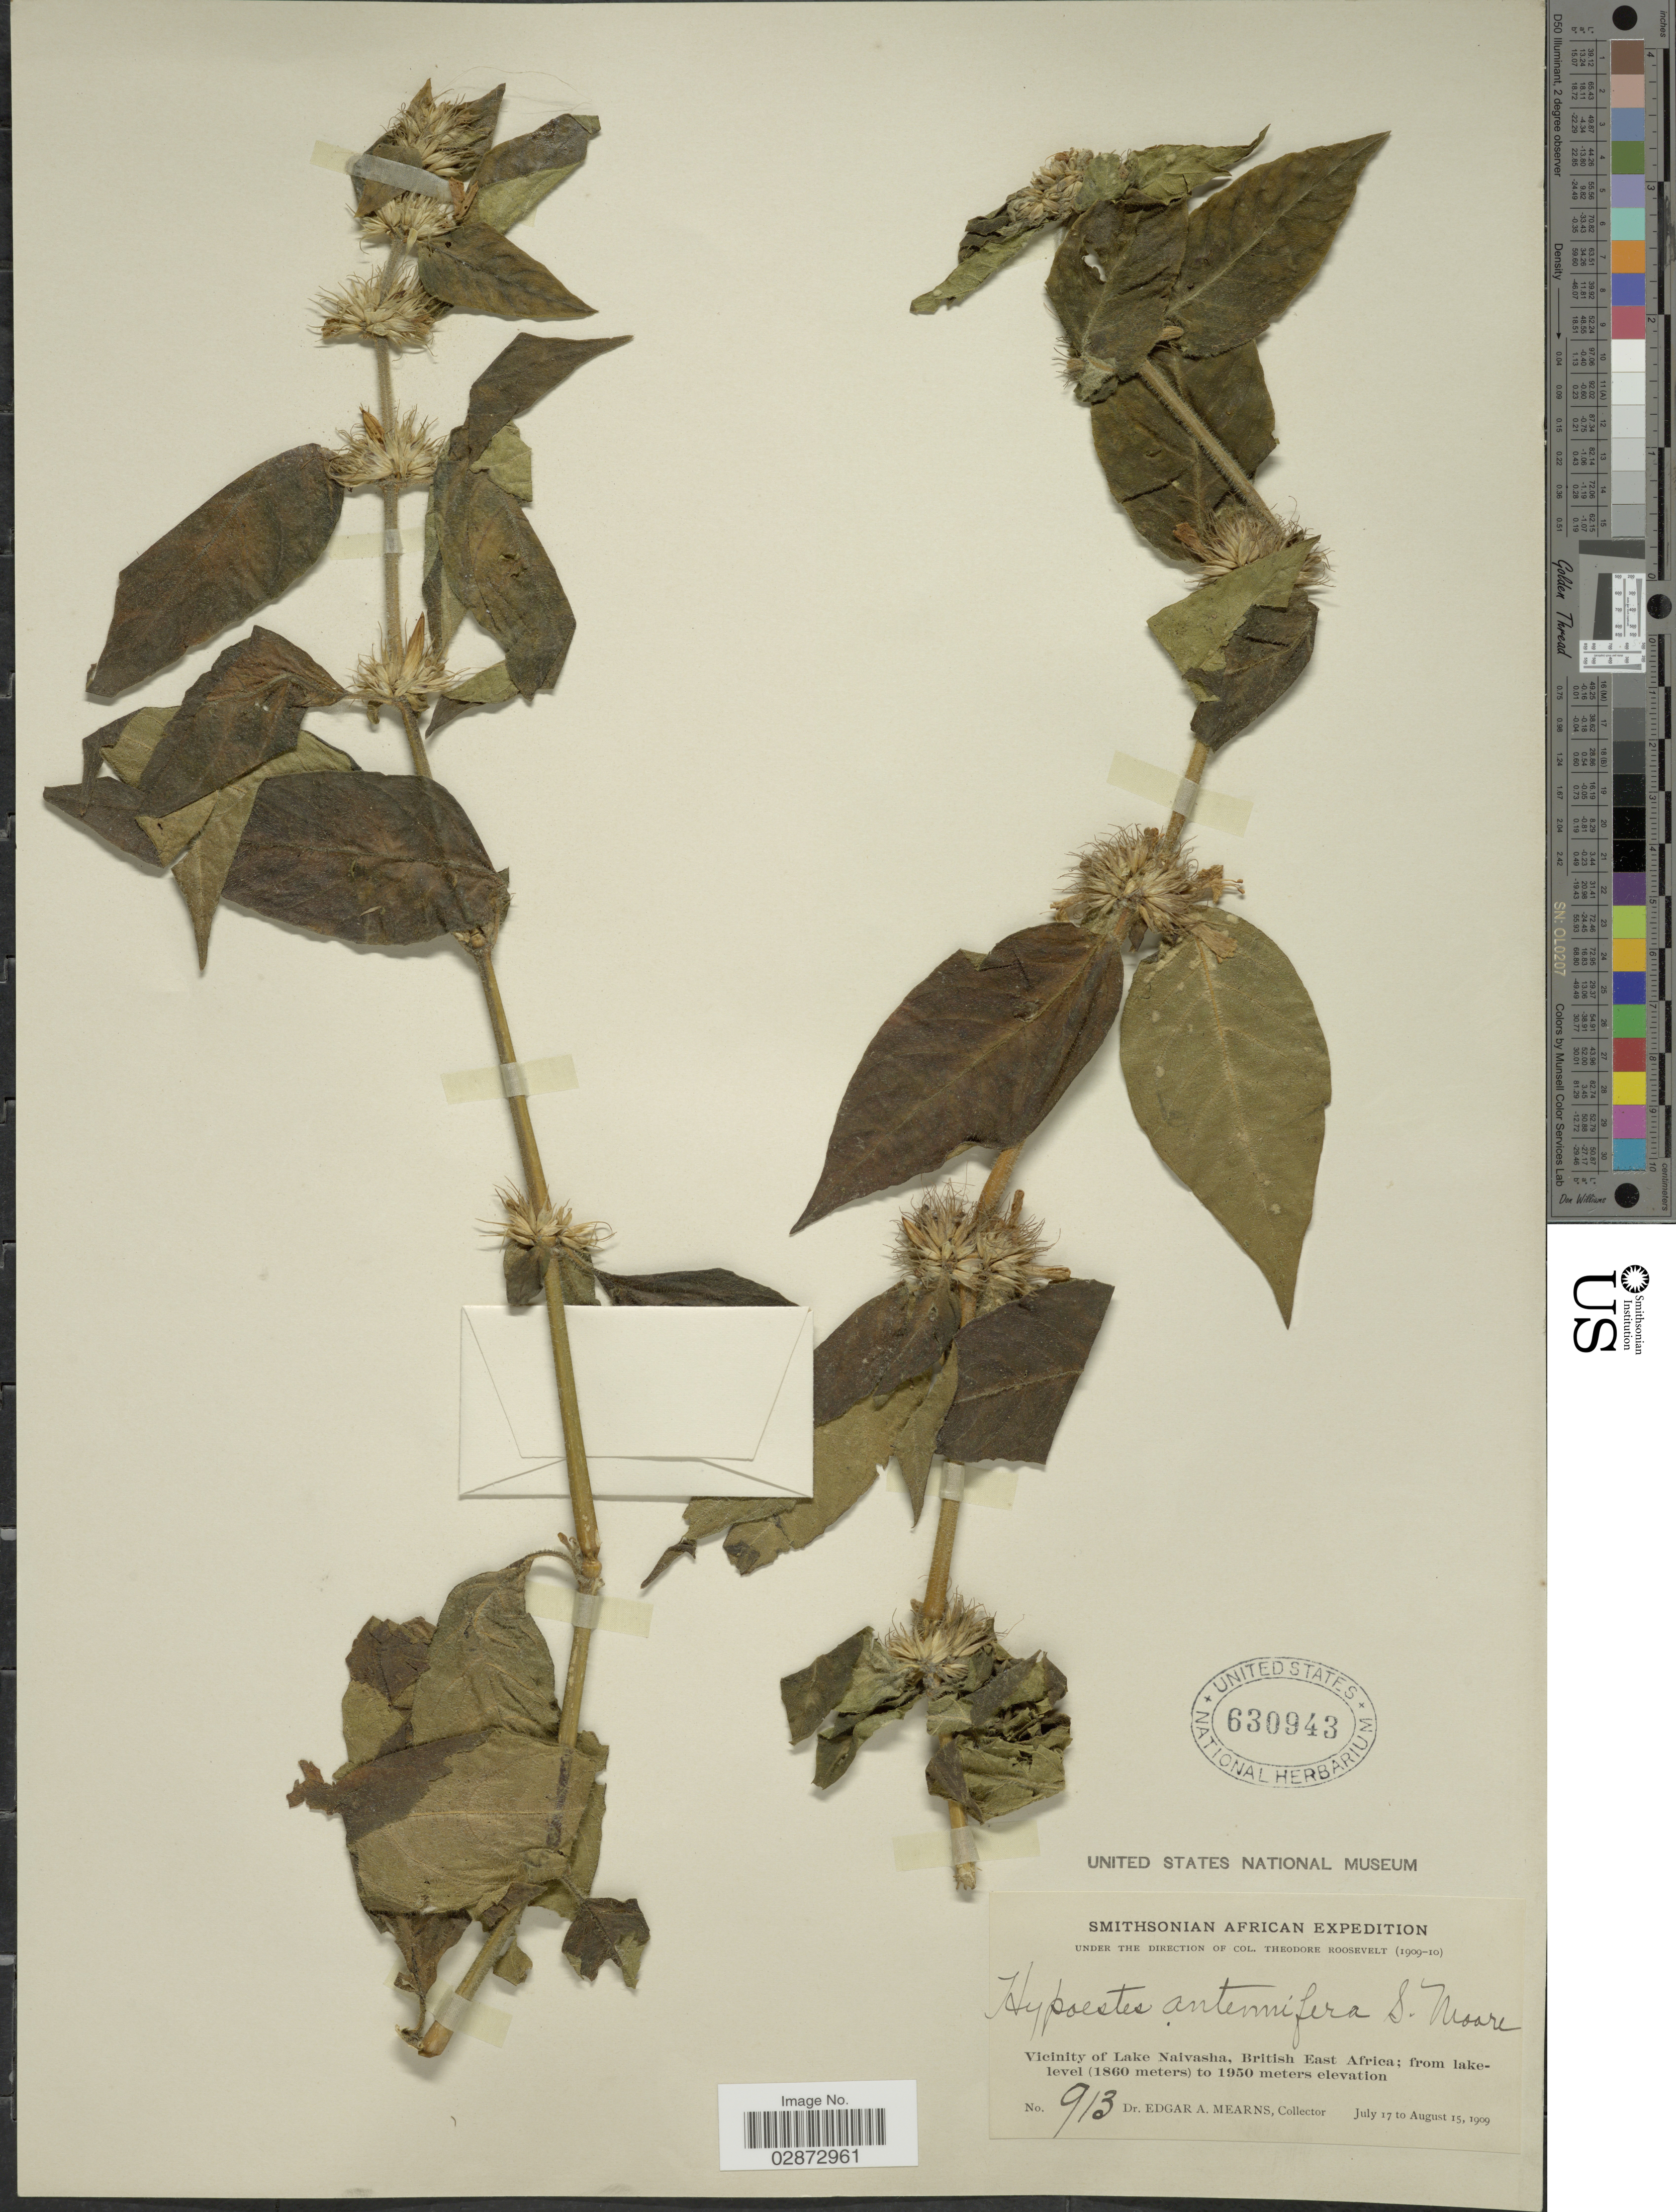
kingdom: Plantae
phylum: Tracheophyta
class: Magnoliopsida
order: Lamiales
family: Acanthaceae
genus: Hypoestes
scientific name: Hypoestes antennifera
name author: S. Moore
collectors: E. A. Mearns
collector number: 913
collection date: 1909-07-17/1909-08-15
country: Kenya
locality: Vicinity of Lake Naivasha, British East Africa.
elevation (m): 1860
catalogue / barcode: US 630943